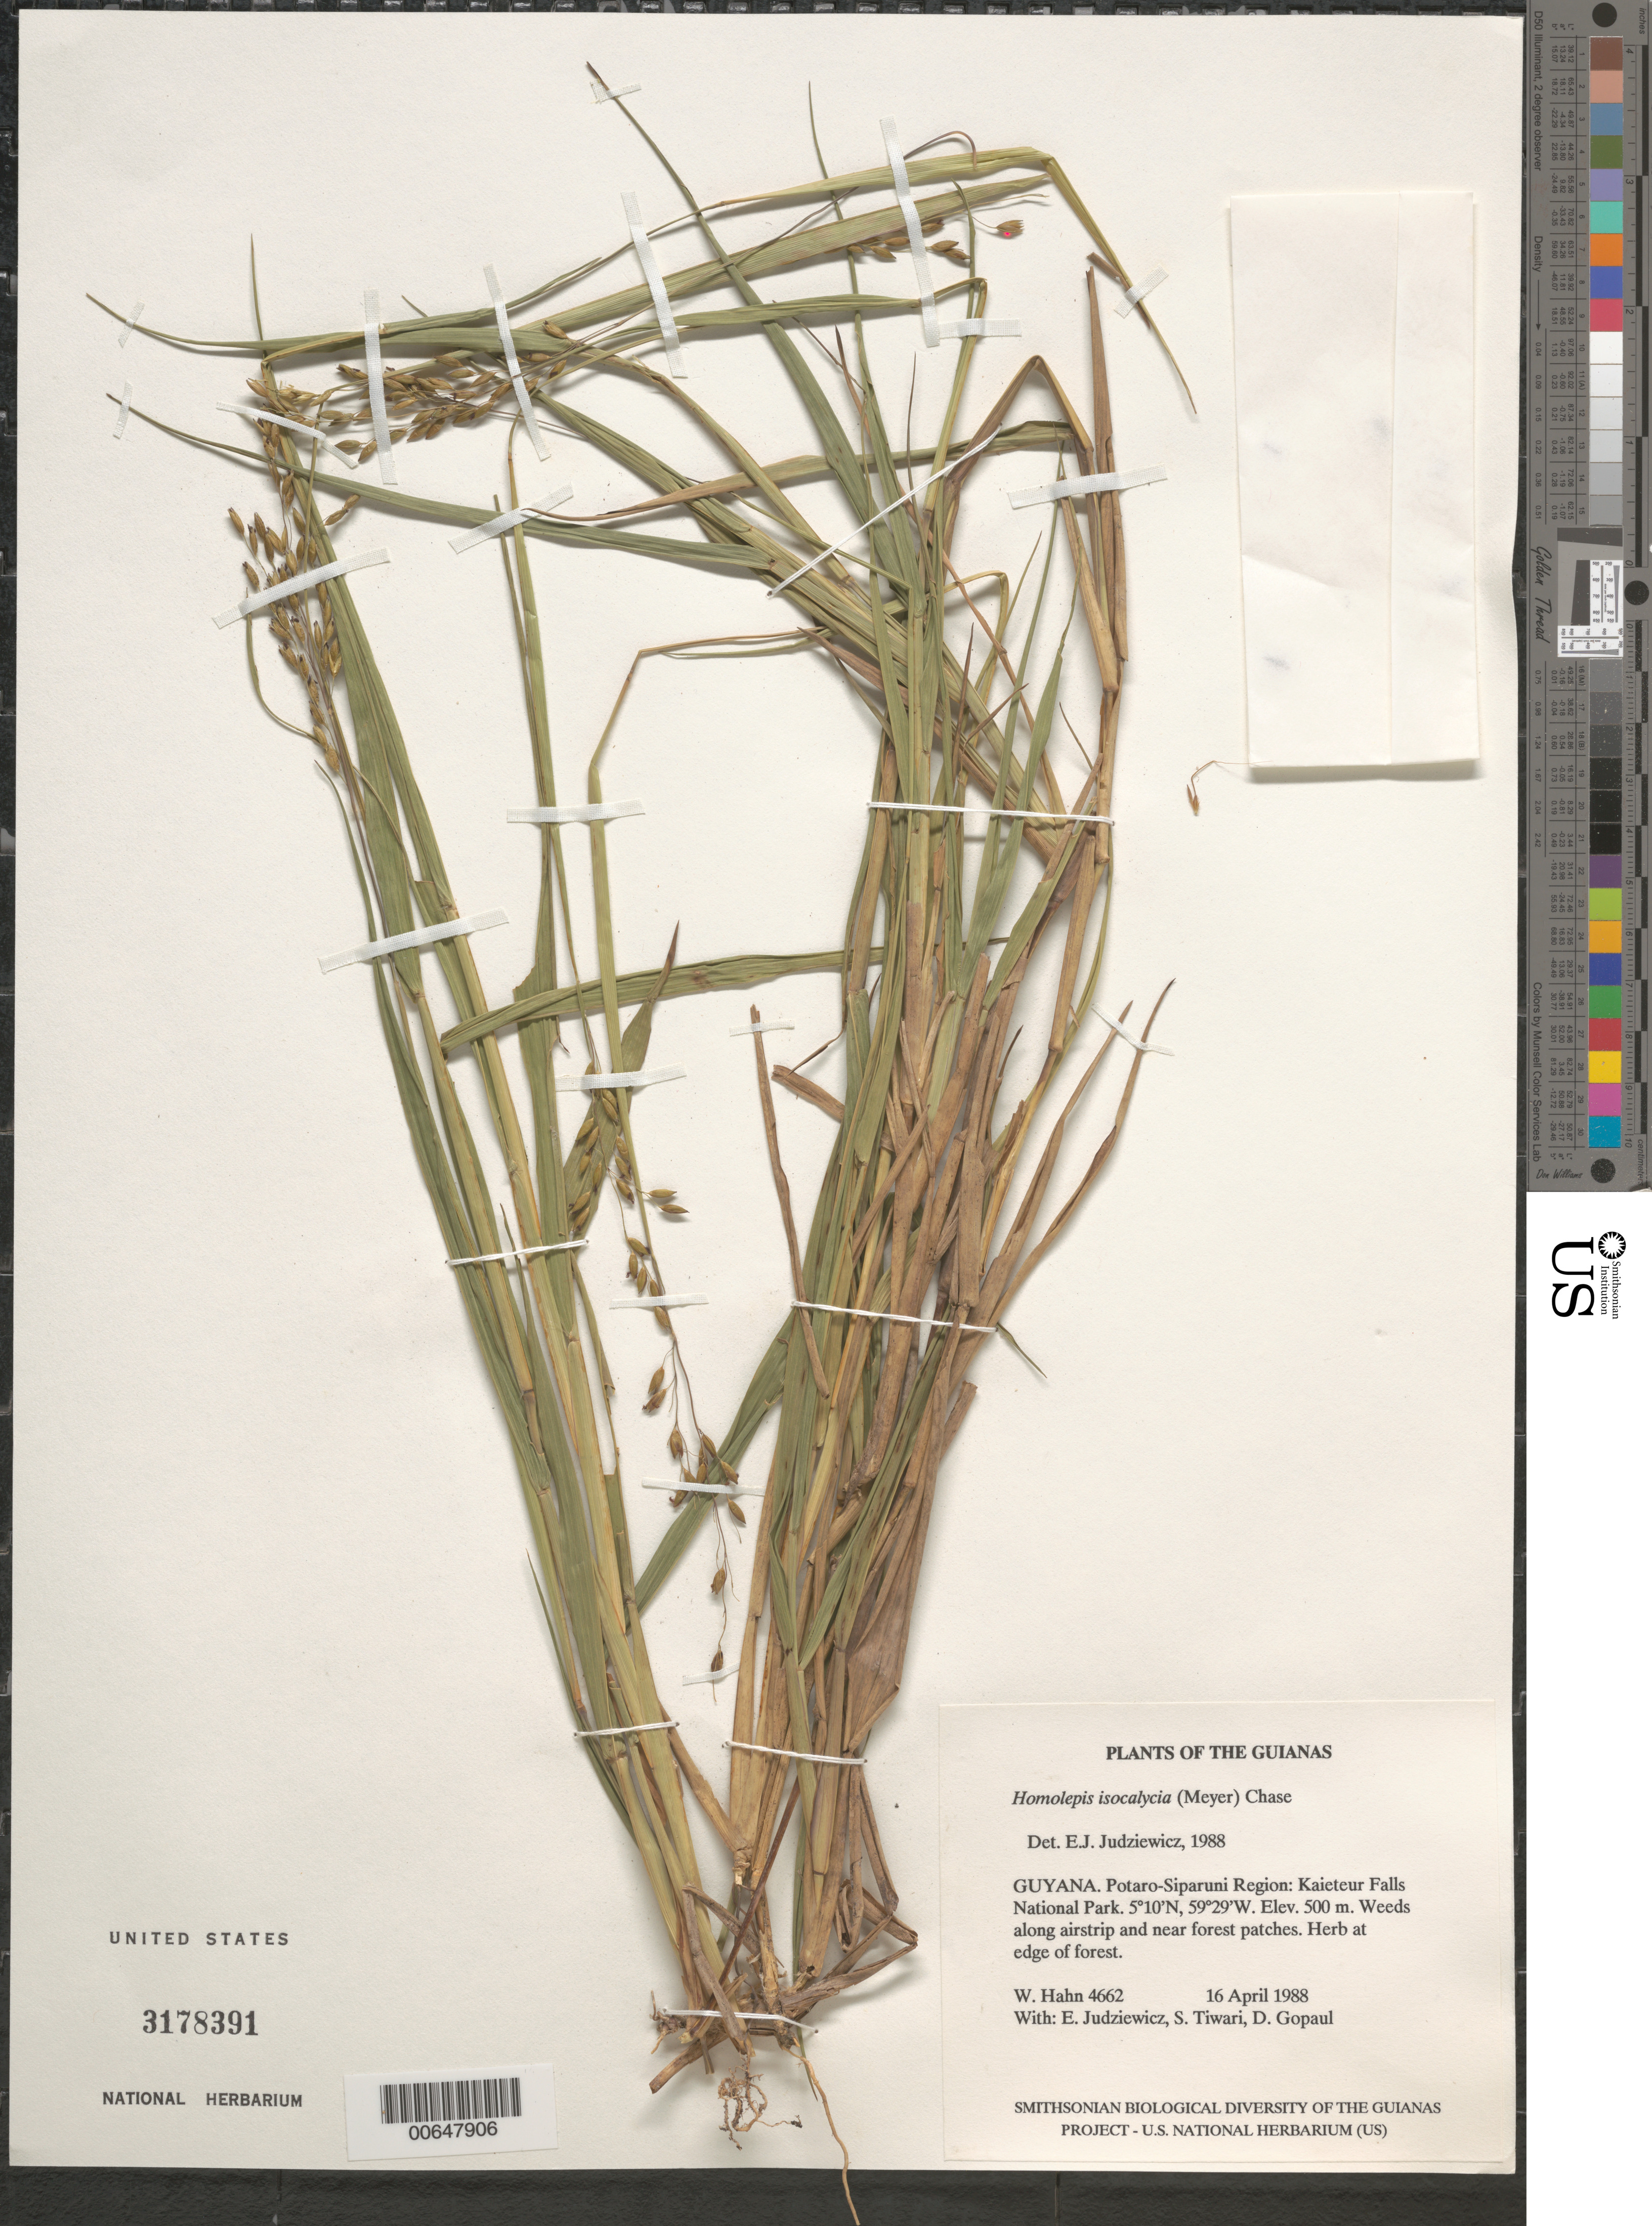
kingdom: Plantae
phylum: Tracheophyta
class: Liliopsida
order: Poales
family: Poaceae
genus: Homolepis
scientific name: Homolepis isocalycia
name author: (G. Mey.) Chase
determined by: Judziewicz, E. J.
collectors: W. Hahn, E. J. Judziewicz, S. Tiwari & D. Gopaul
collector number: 4662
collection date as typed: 16 April 1988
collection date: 1988-04-16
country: Guyana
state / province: Potaro-Siparuni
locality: Kaieteur Falls National Park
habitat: Weeds along airstrip and near forest patches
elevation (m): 500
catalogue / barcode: US 3178391